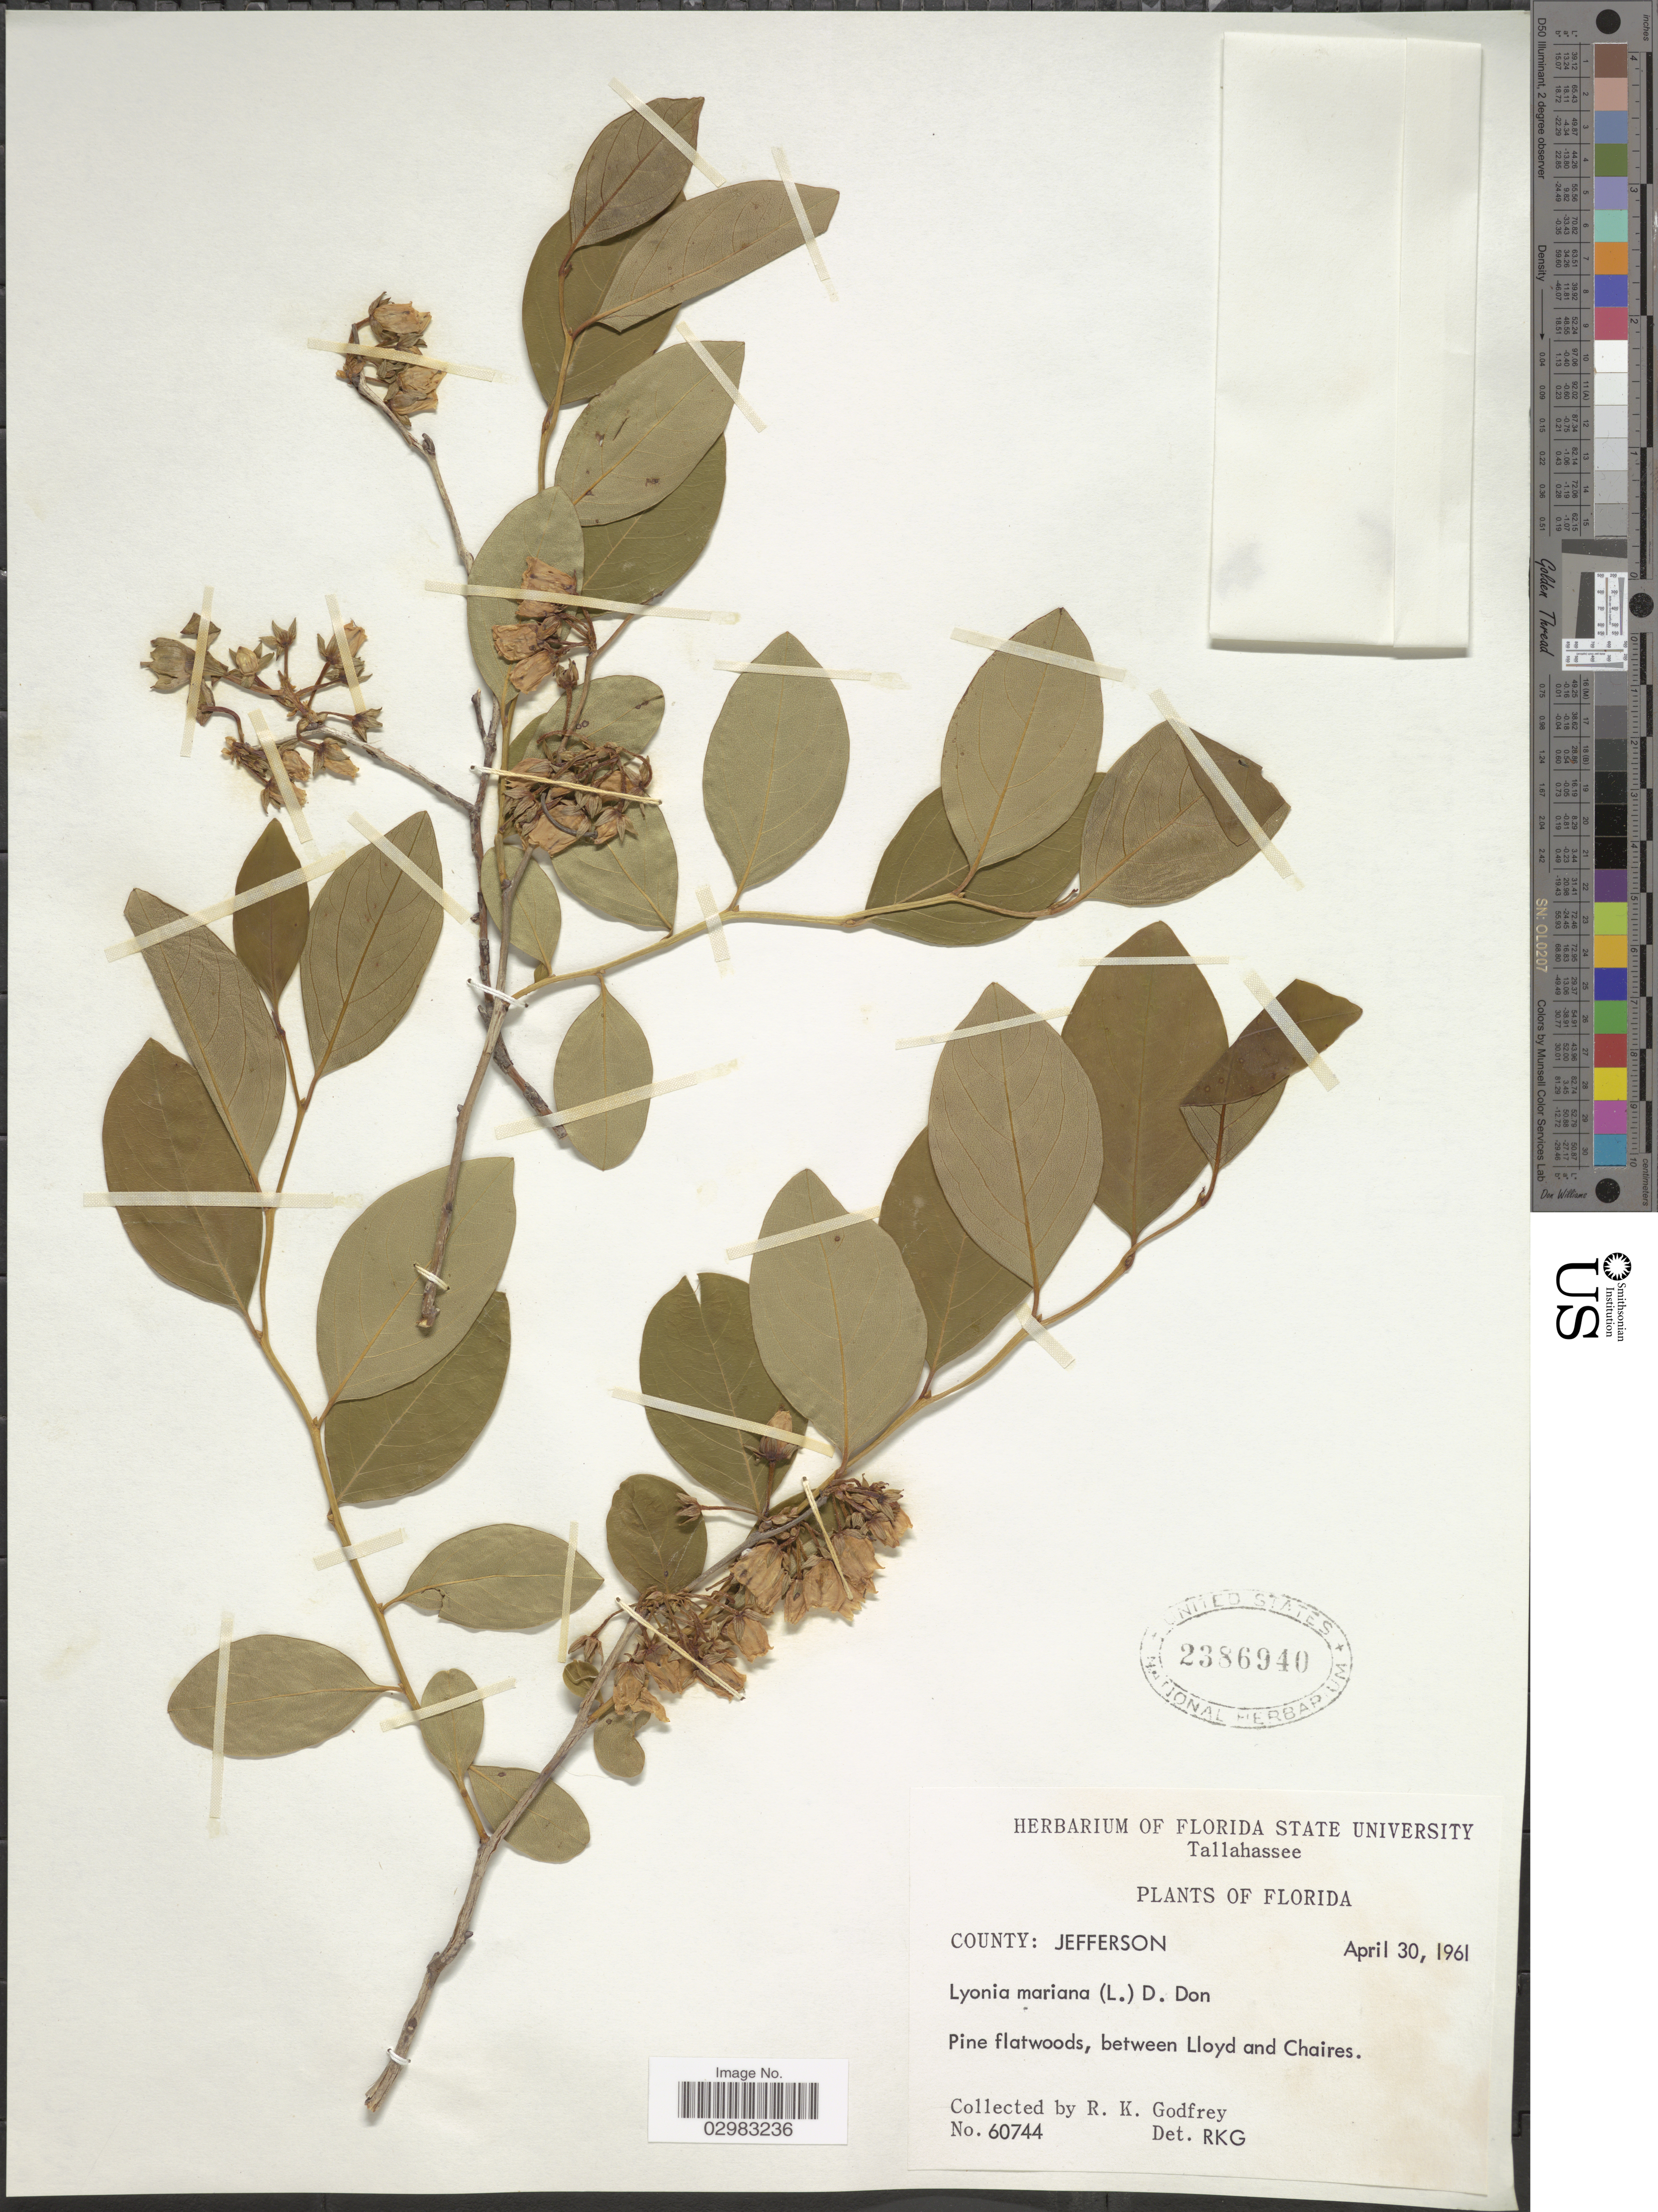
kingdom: Plantae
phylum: Tracheophyta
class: Magnoliopsida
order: Ericales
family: Ericaceae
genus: Lyonia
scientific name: Lyonia mariana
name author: (L.) D. Don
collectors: R. K. Godfrey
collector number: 60744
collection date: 1961-04-30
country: United States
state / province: Florida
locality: Pine flatwoods, between Lloyd and Chaires.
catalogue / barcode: US 2386940